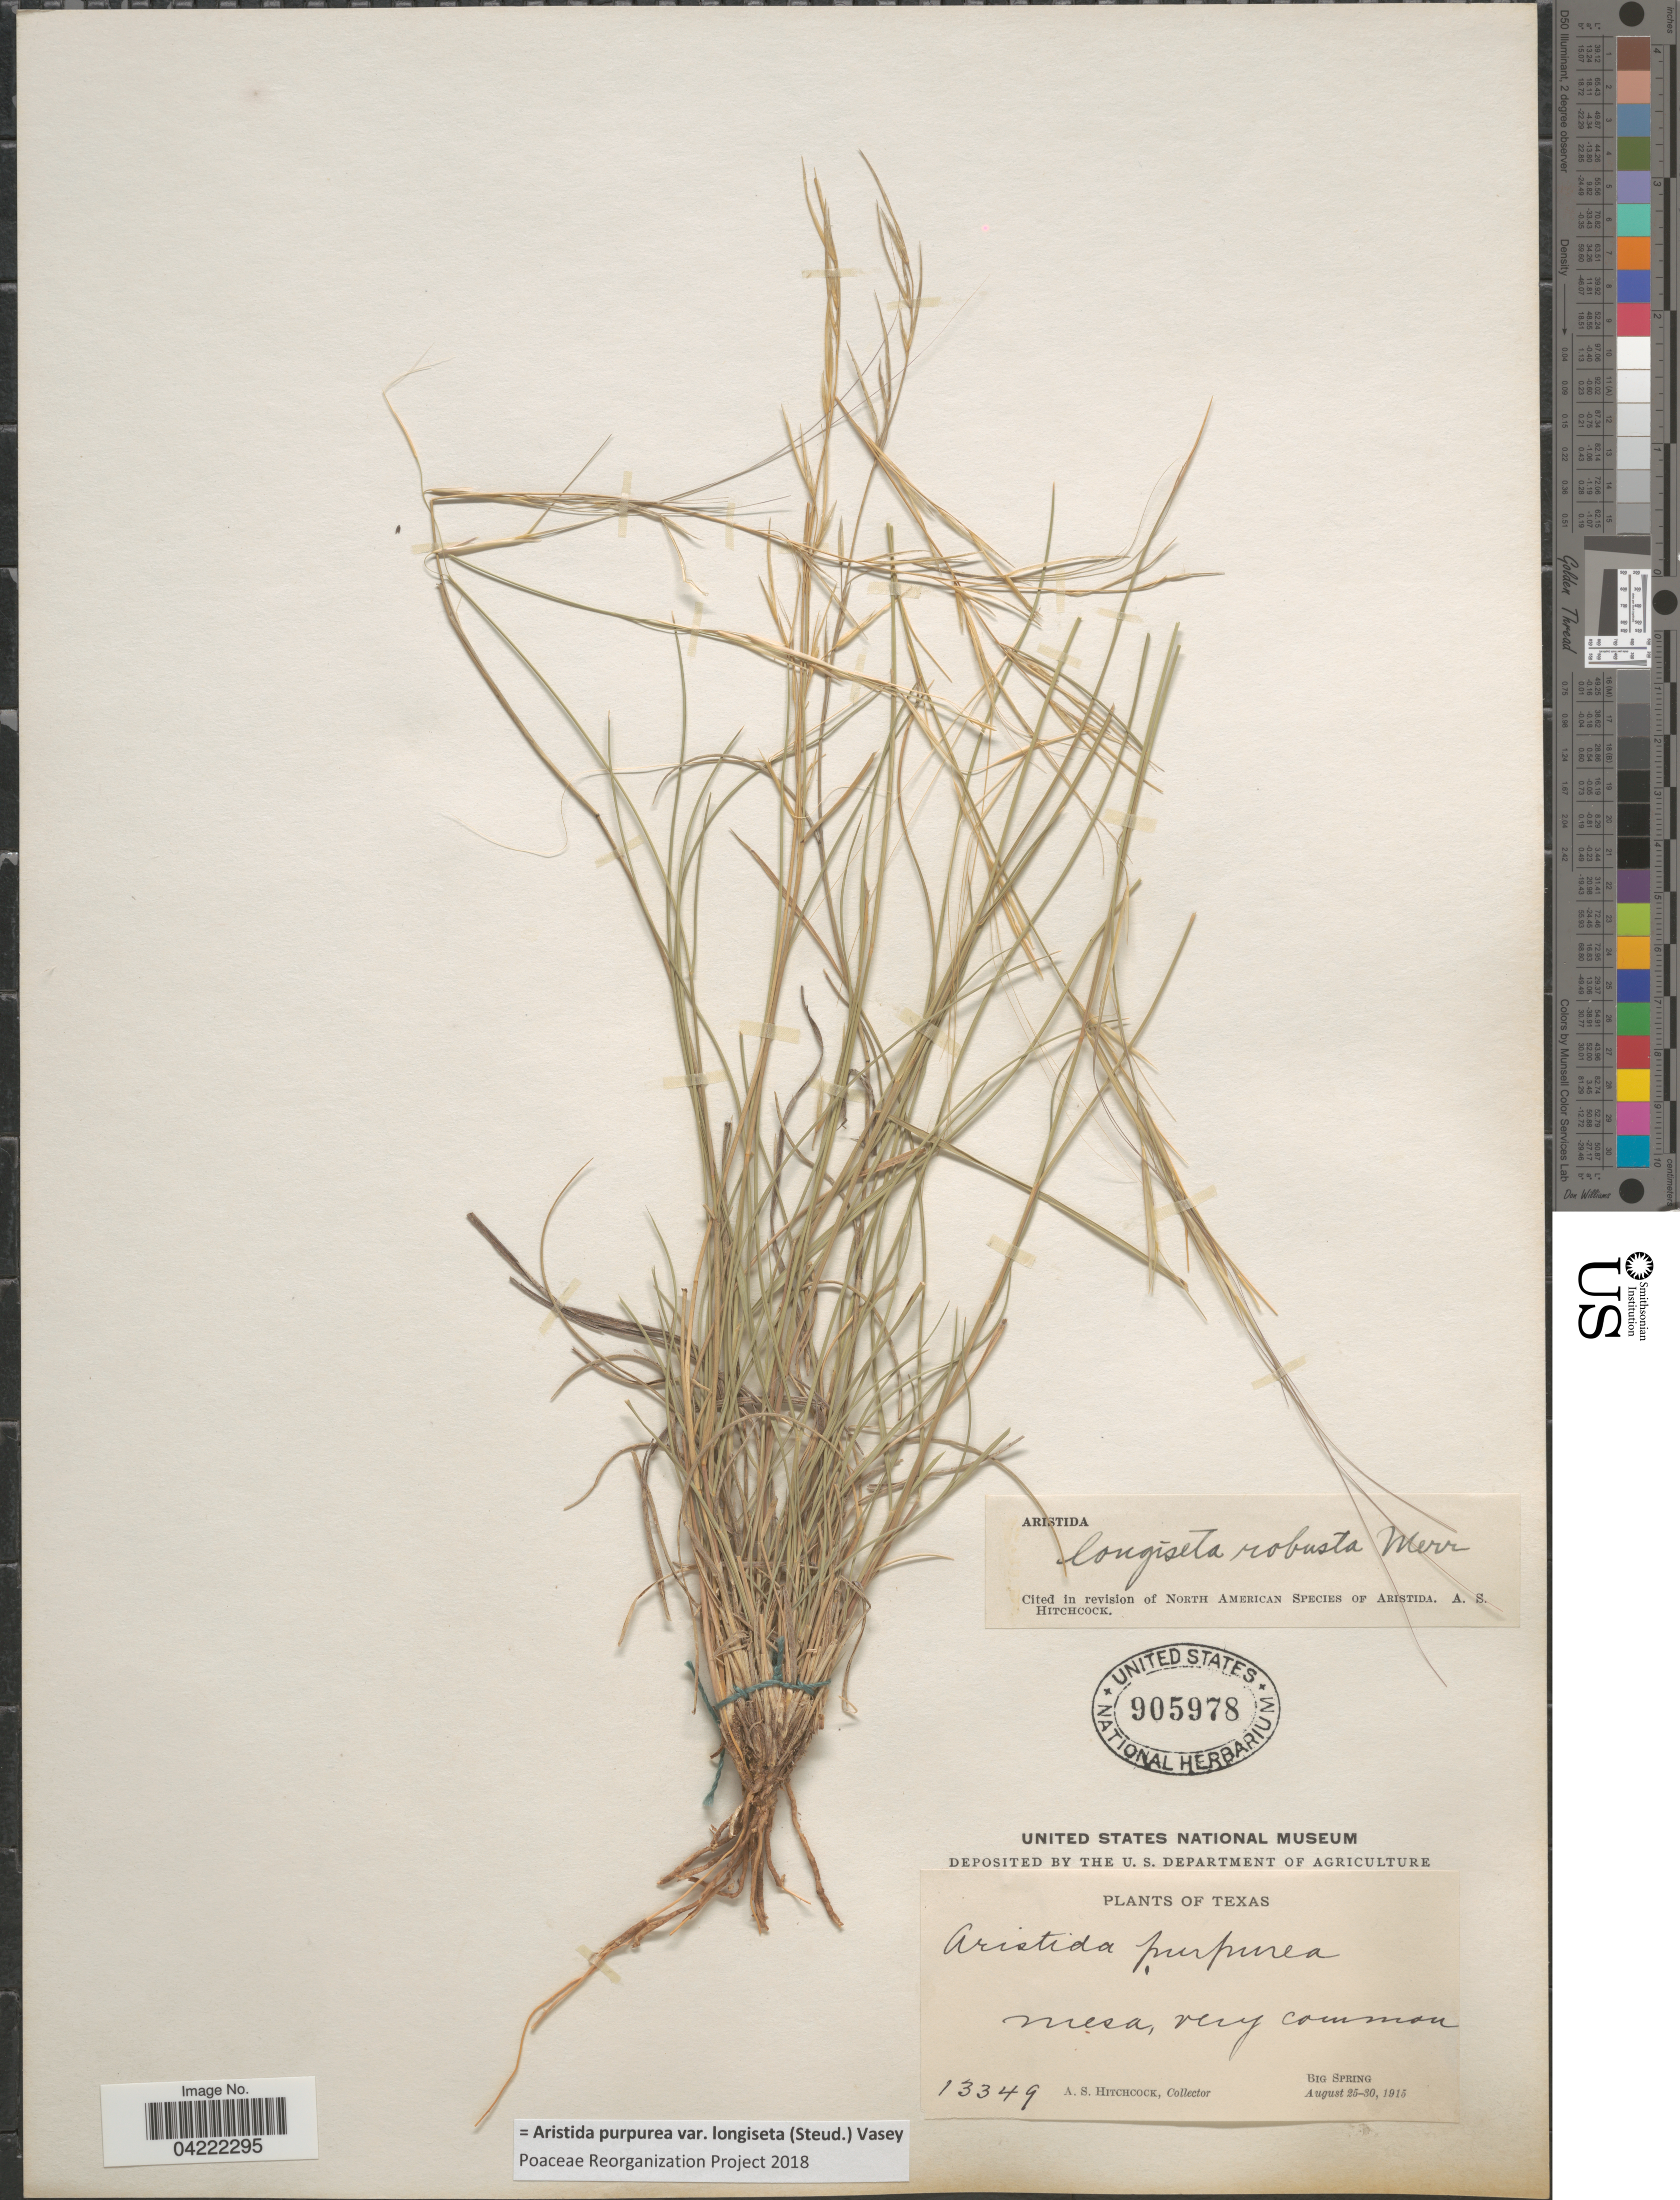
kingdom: Plantae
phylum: Tracheophyta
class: Liliopsida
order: Poales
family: Poaceae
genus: Aristida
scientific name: Aristida purpurea var. longiseta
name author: (Steud.) Vasey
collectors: A. S. Hitchcock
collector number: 13349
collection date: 1915-08-25/1915-08-30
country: United States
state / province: Texas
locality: Mesa, very common. Big Spring.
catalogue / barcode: US 905978